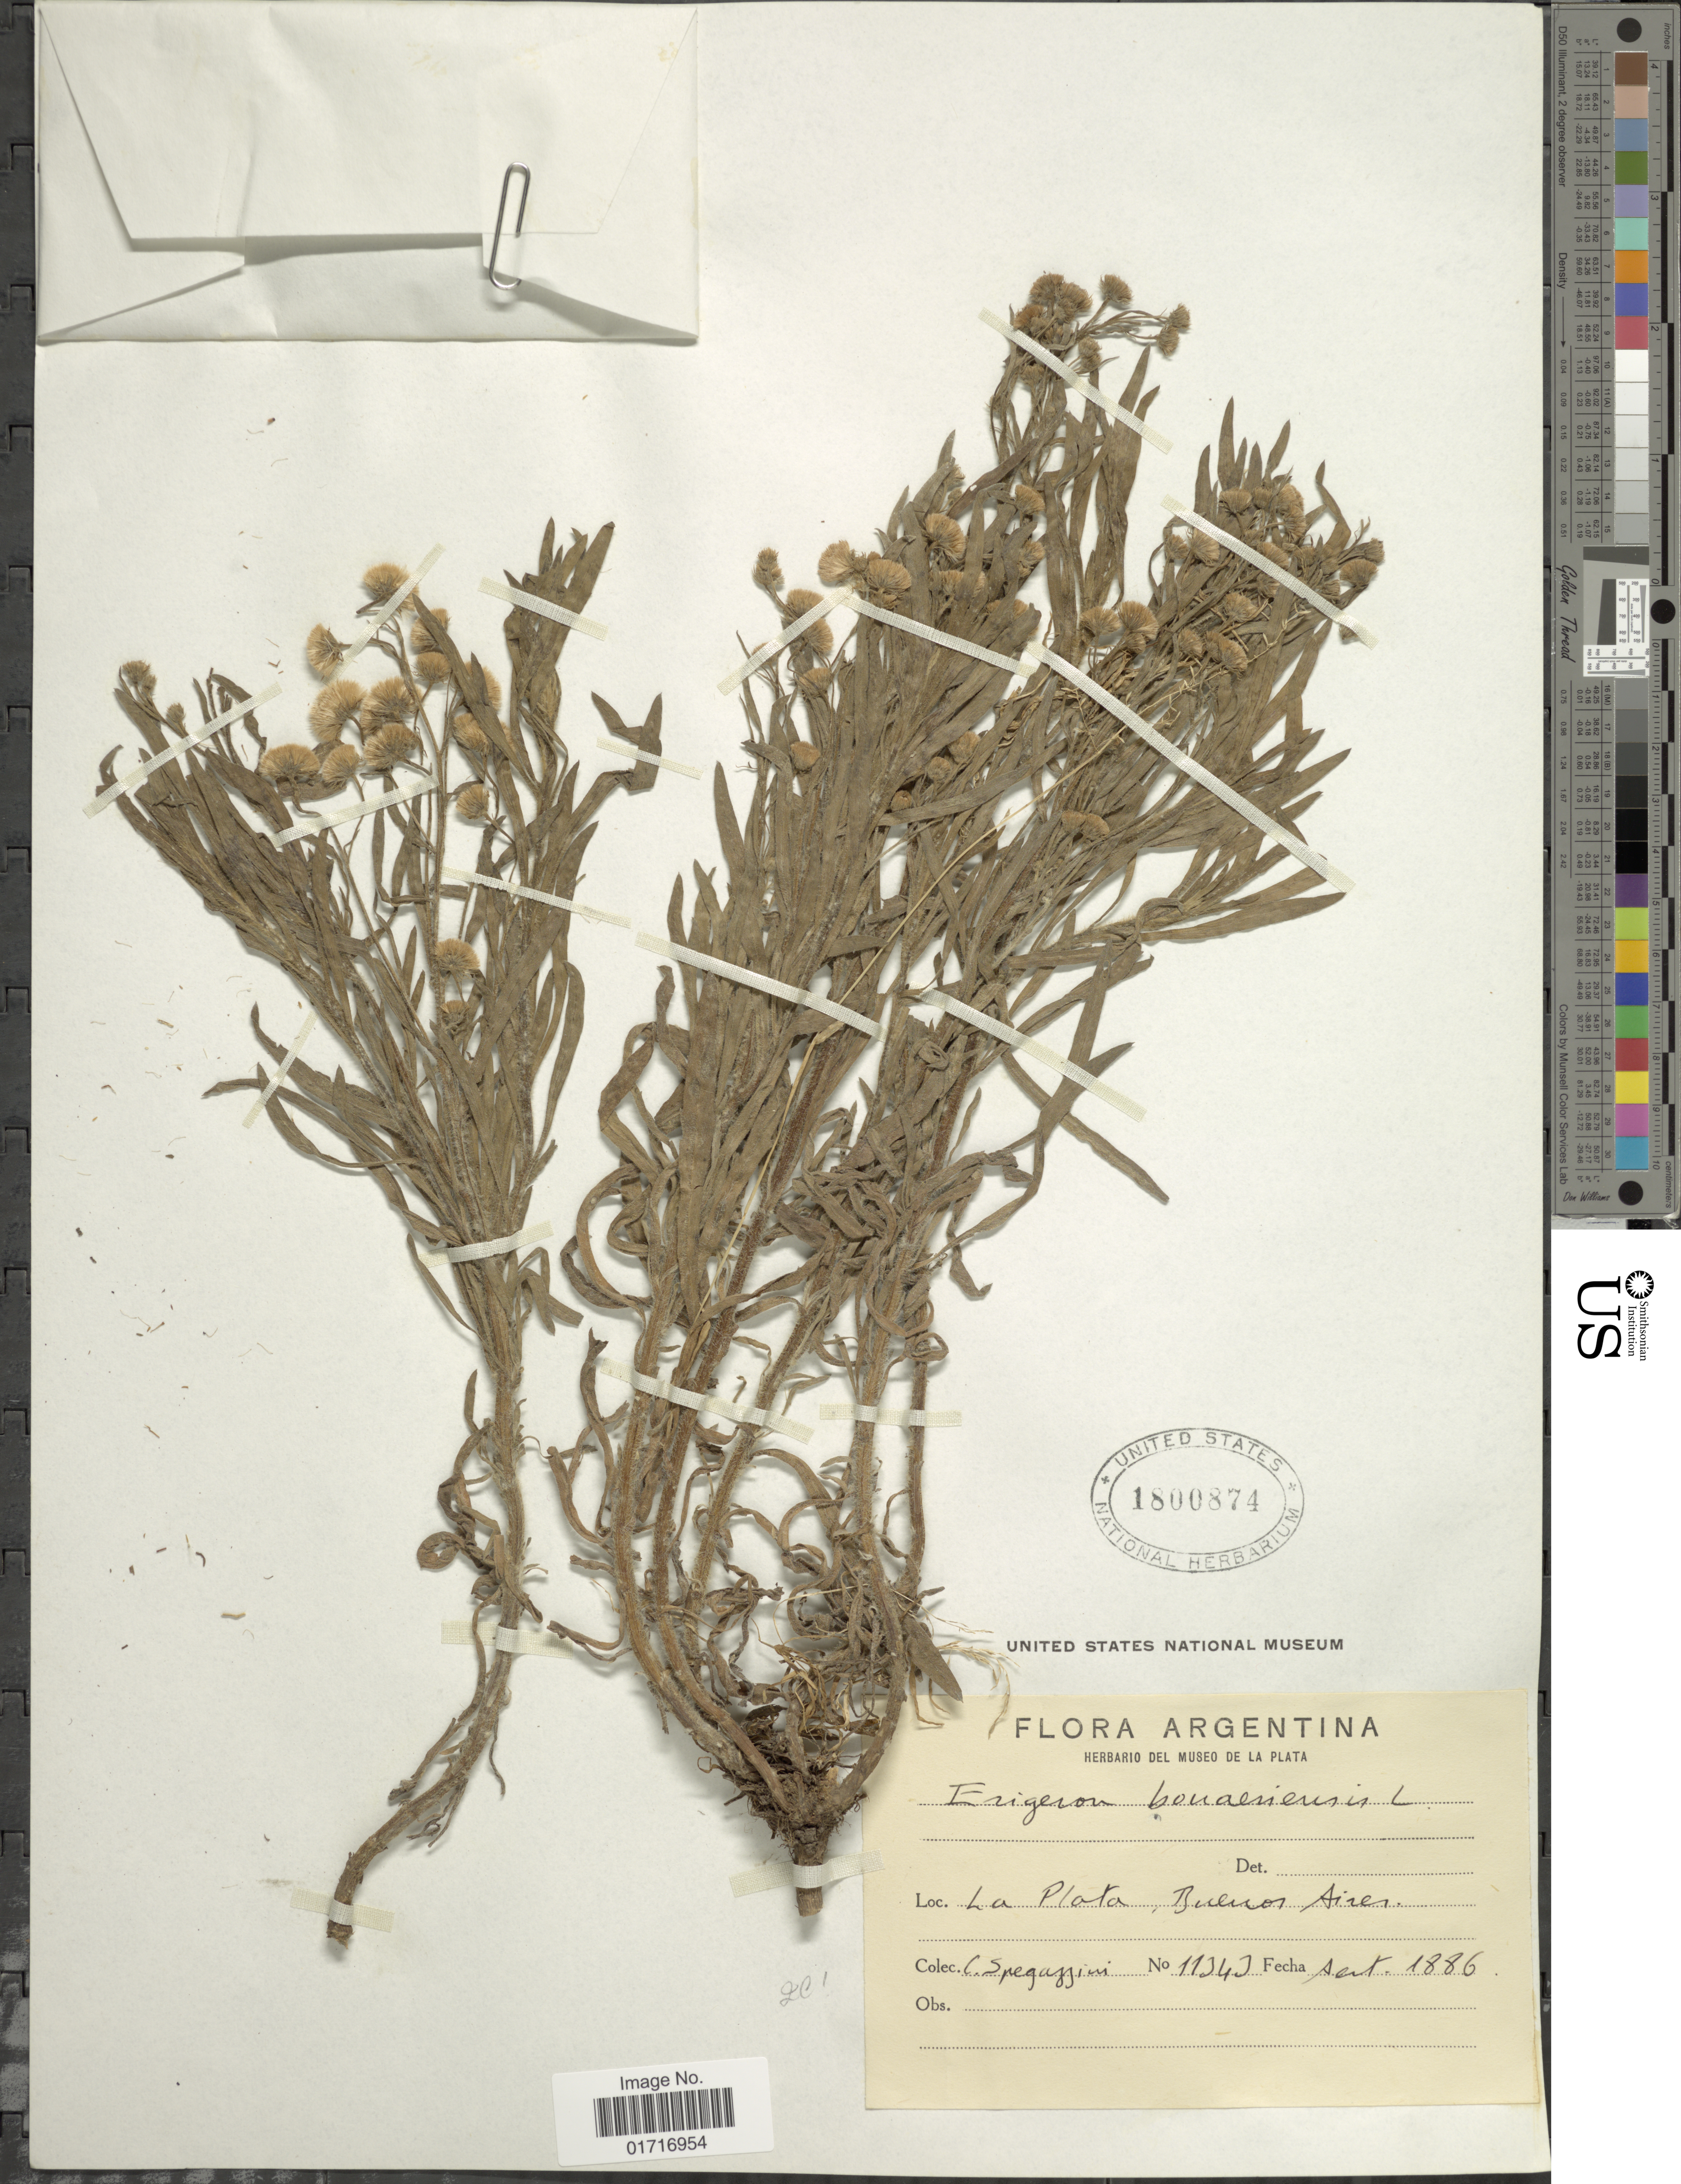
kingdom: Plantae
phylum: Tracheophyta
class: Magnoliopsida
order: Asterales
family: Asteraceae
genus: Conyza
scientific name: Conyza bonariensis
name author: (L.) Cronq.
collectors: C. L. Spegazzini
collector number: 11343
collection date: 1886-09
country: Argentina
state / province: Buenos Aires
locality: La Plata, Buenos Aires.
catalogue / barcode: US 1800874